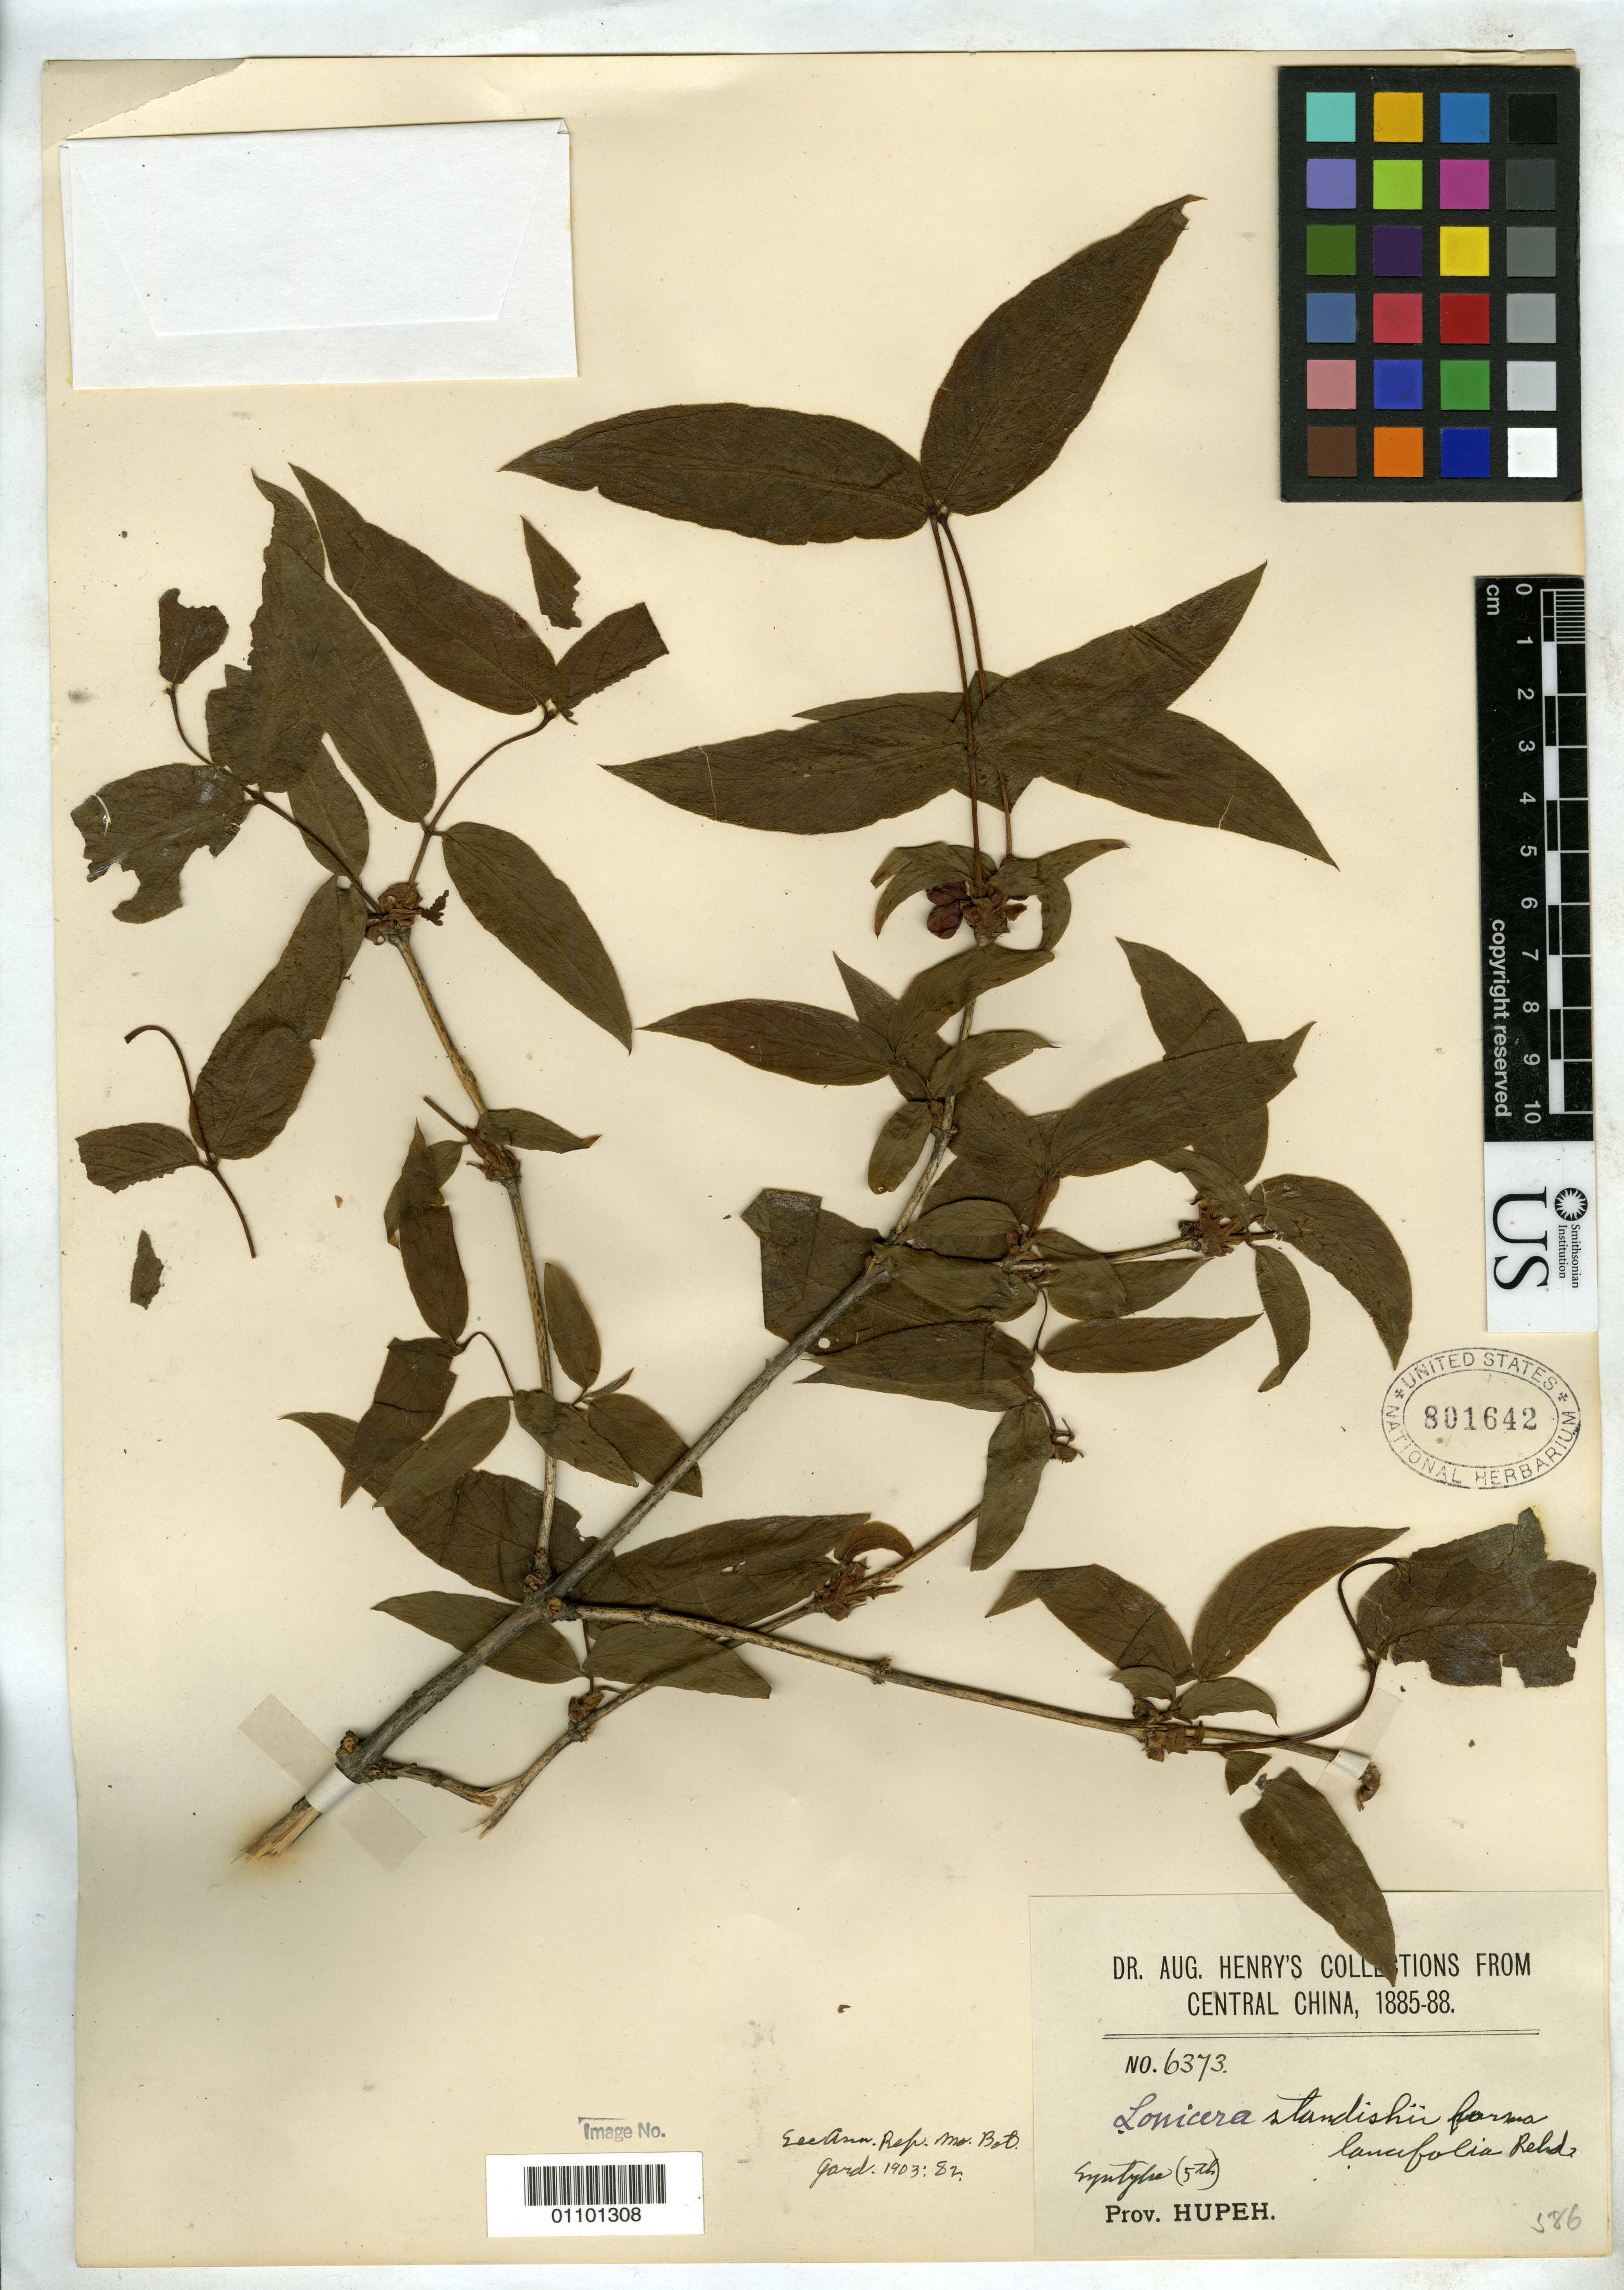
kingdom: Plantae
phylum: Tracheophyta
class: Magnoliopsida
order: Dipsacales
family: Caprifoliaceae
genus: Lonicera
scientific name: Lonicera standishii f. lancifolia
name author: Rehder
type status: Syntype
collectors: A. Henry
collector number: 6373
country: China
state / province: Hubei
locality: Prov. Hupeh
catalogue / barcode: US 801642